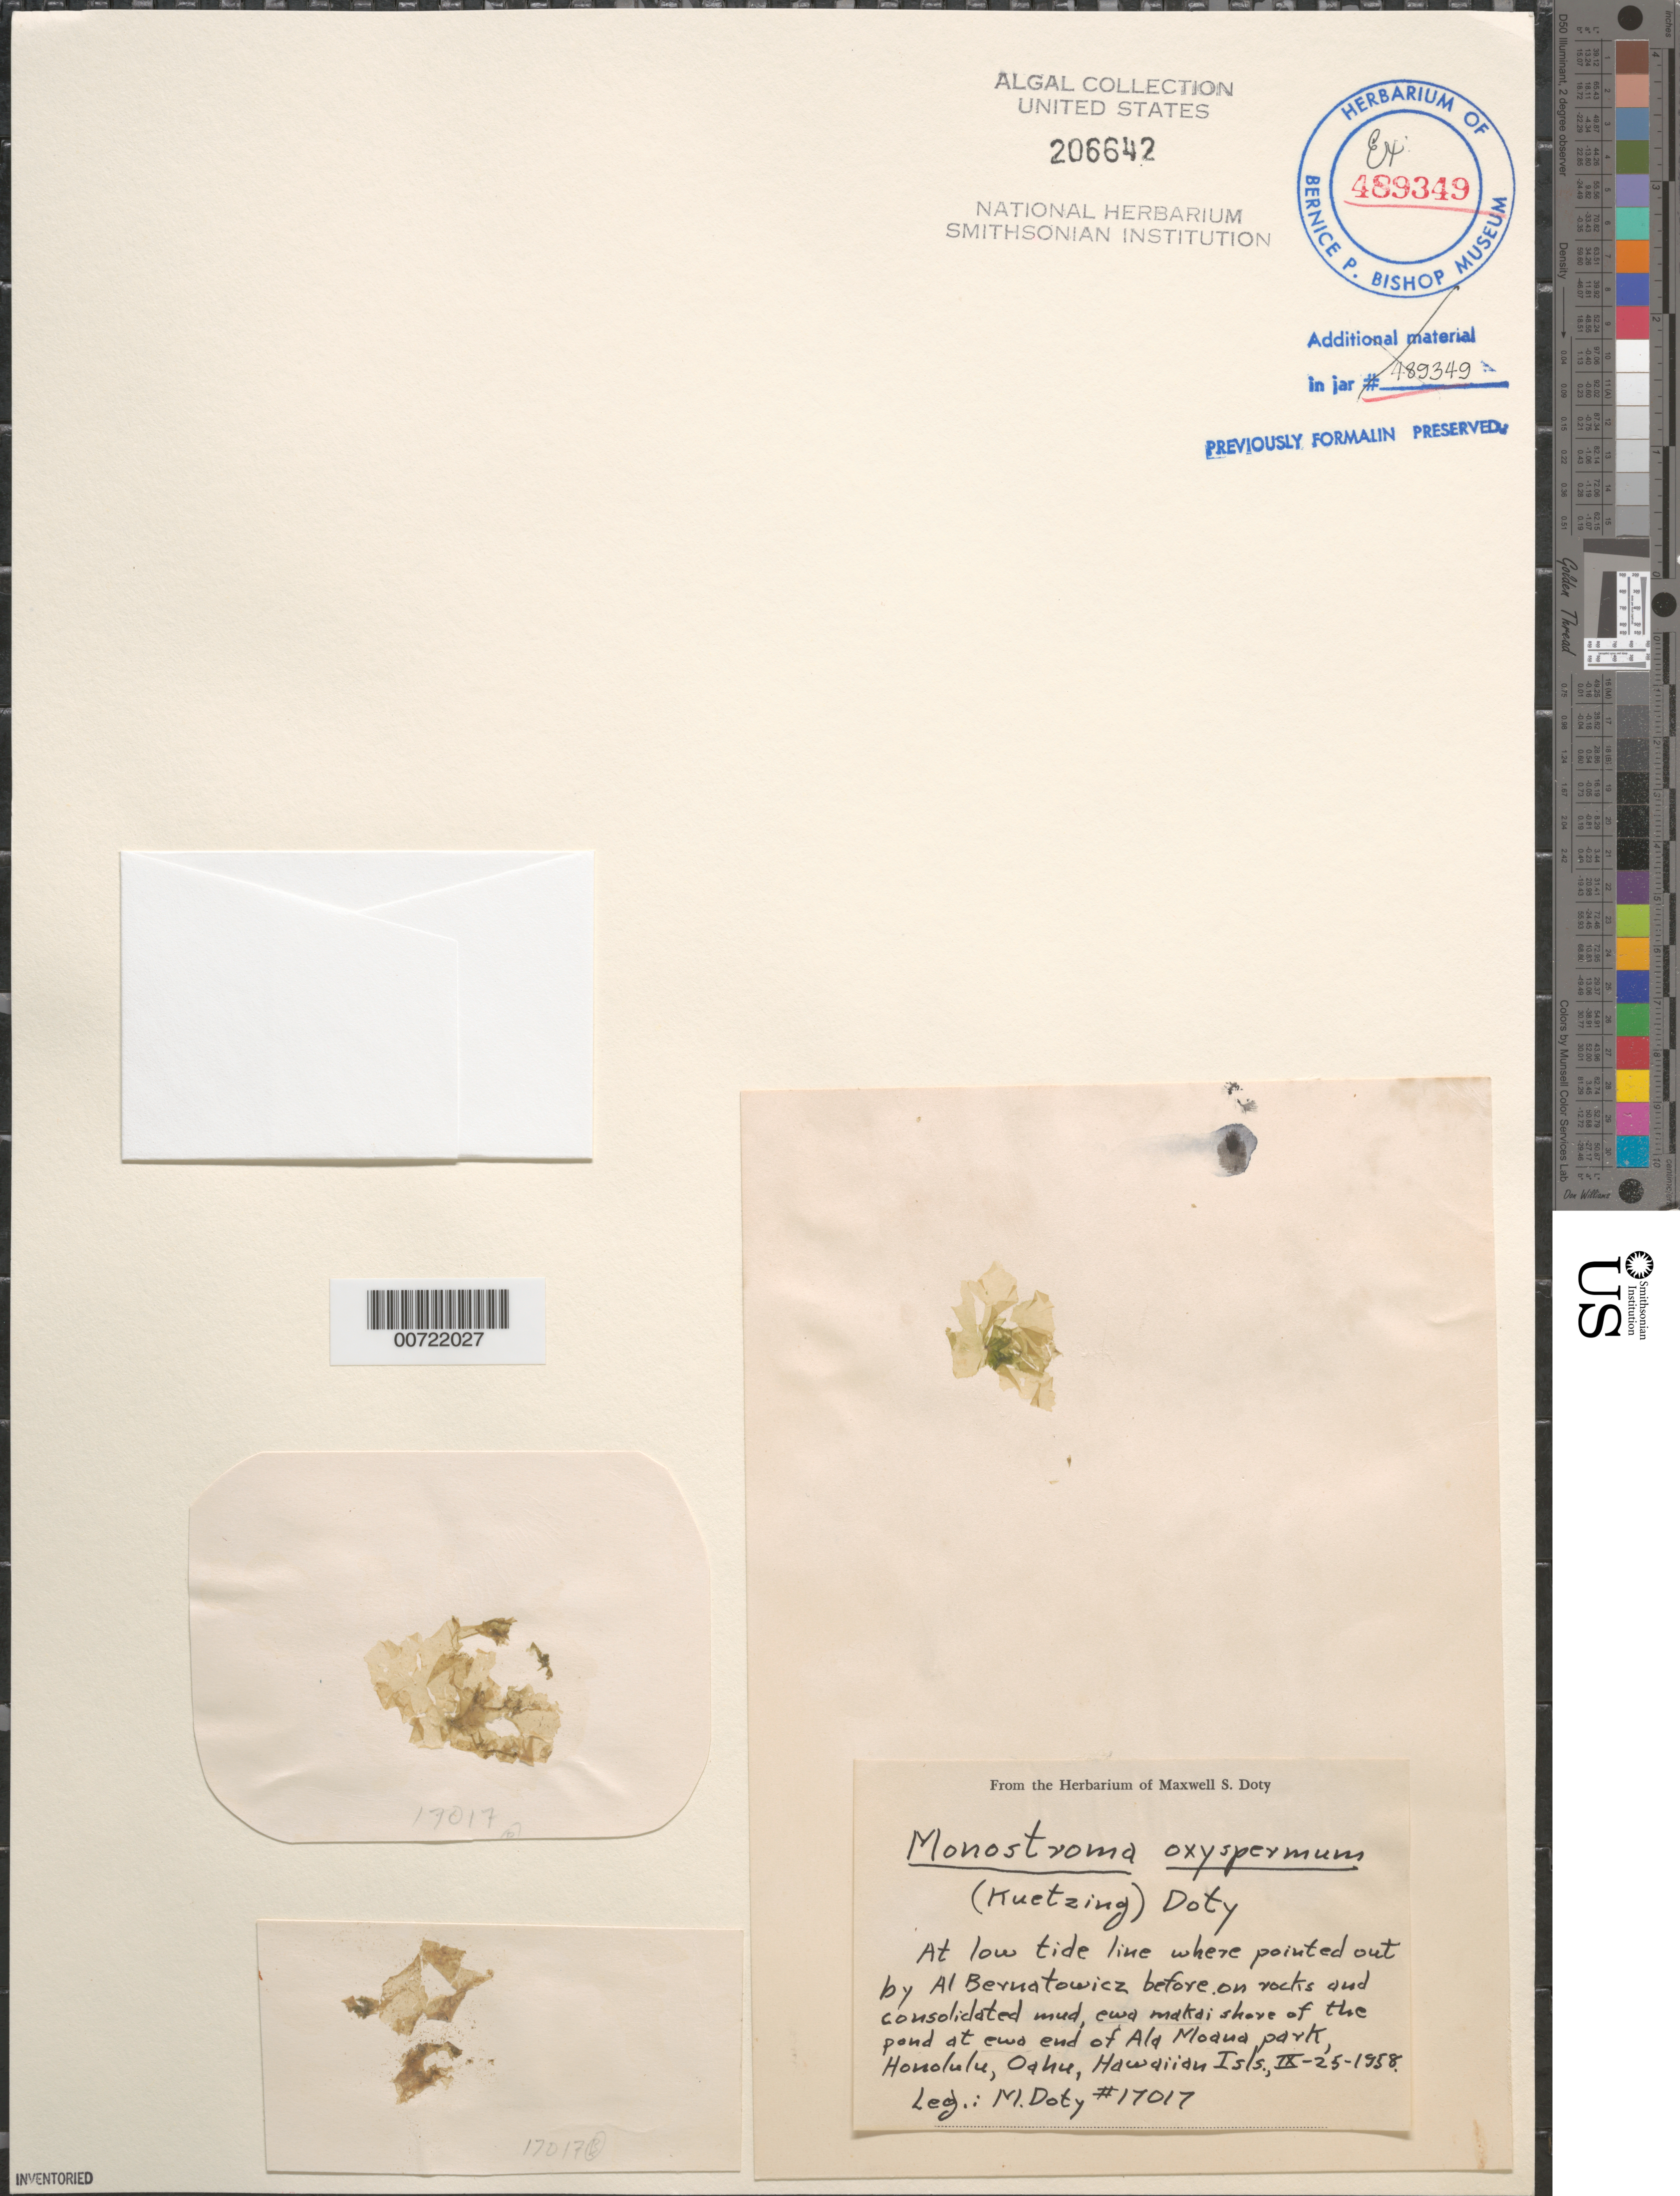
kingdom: Plantae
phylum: Chlorophyta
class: Ulvophyceae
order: Ulvales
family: Gayraliaceae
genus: Gayralia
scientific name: Gayralia oxysperma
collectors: M. S. Doty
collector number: MSD 17017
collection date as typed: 25 Sep 1958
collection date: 1958-09-25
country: United States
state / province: Hawaii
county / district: Honolulu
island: Oahu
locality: Honolulu, Ala Moana Park, Ewa end, Ewa Makai shore of pond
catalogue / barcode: US 206642